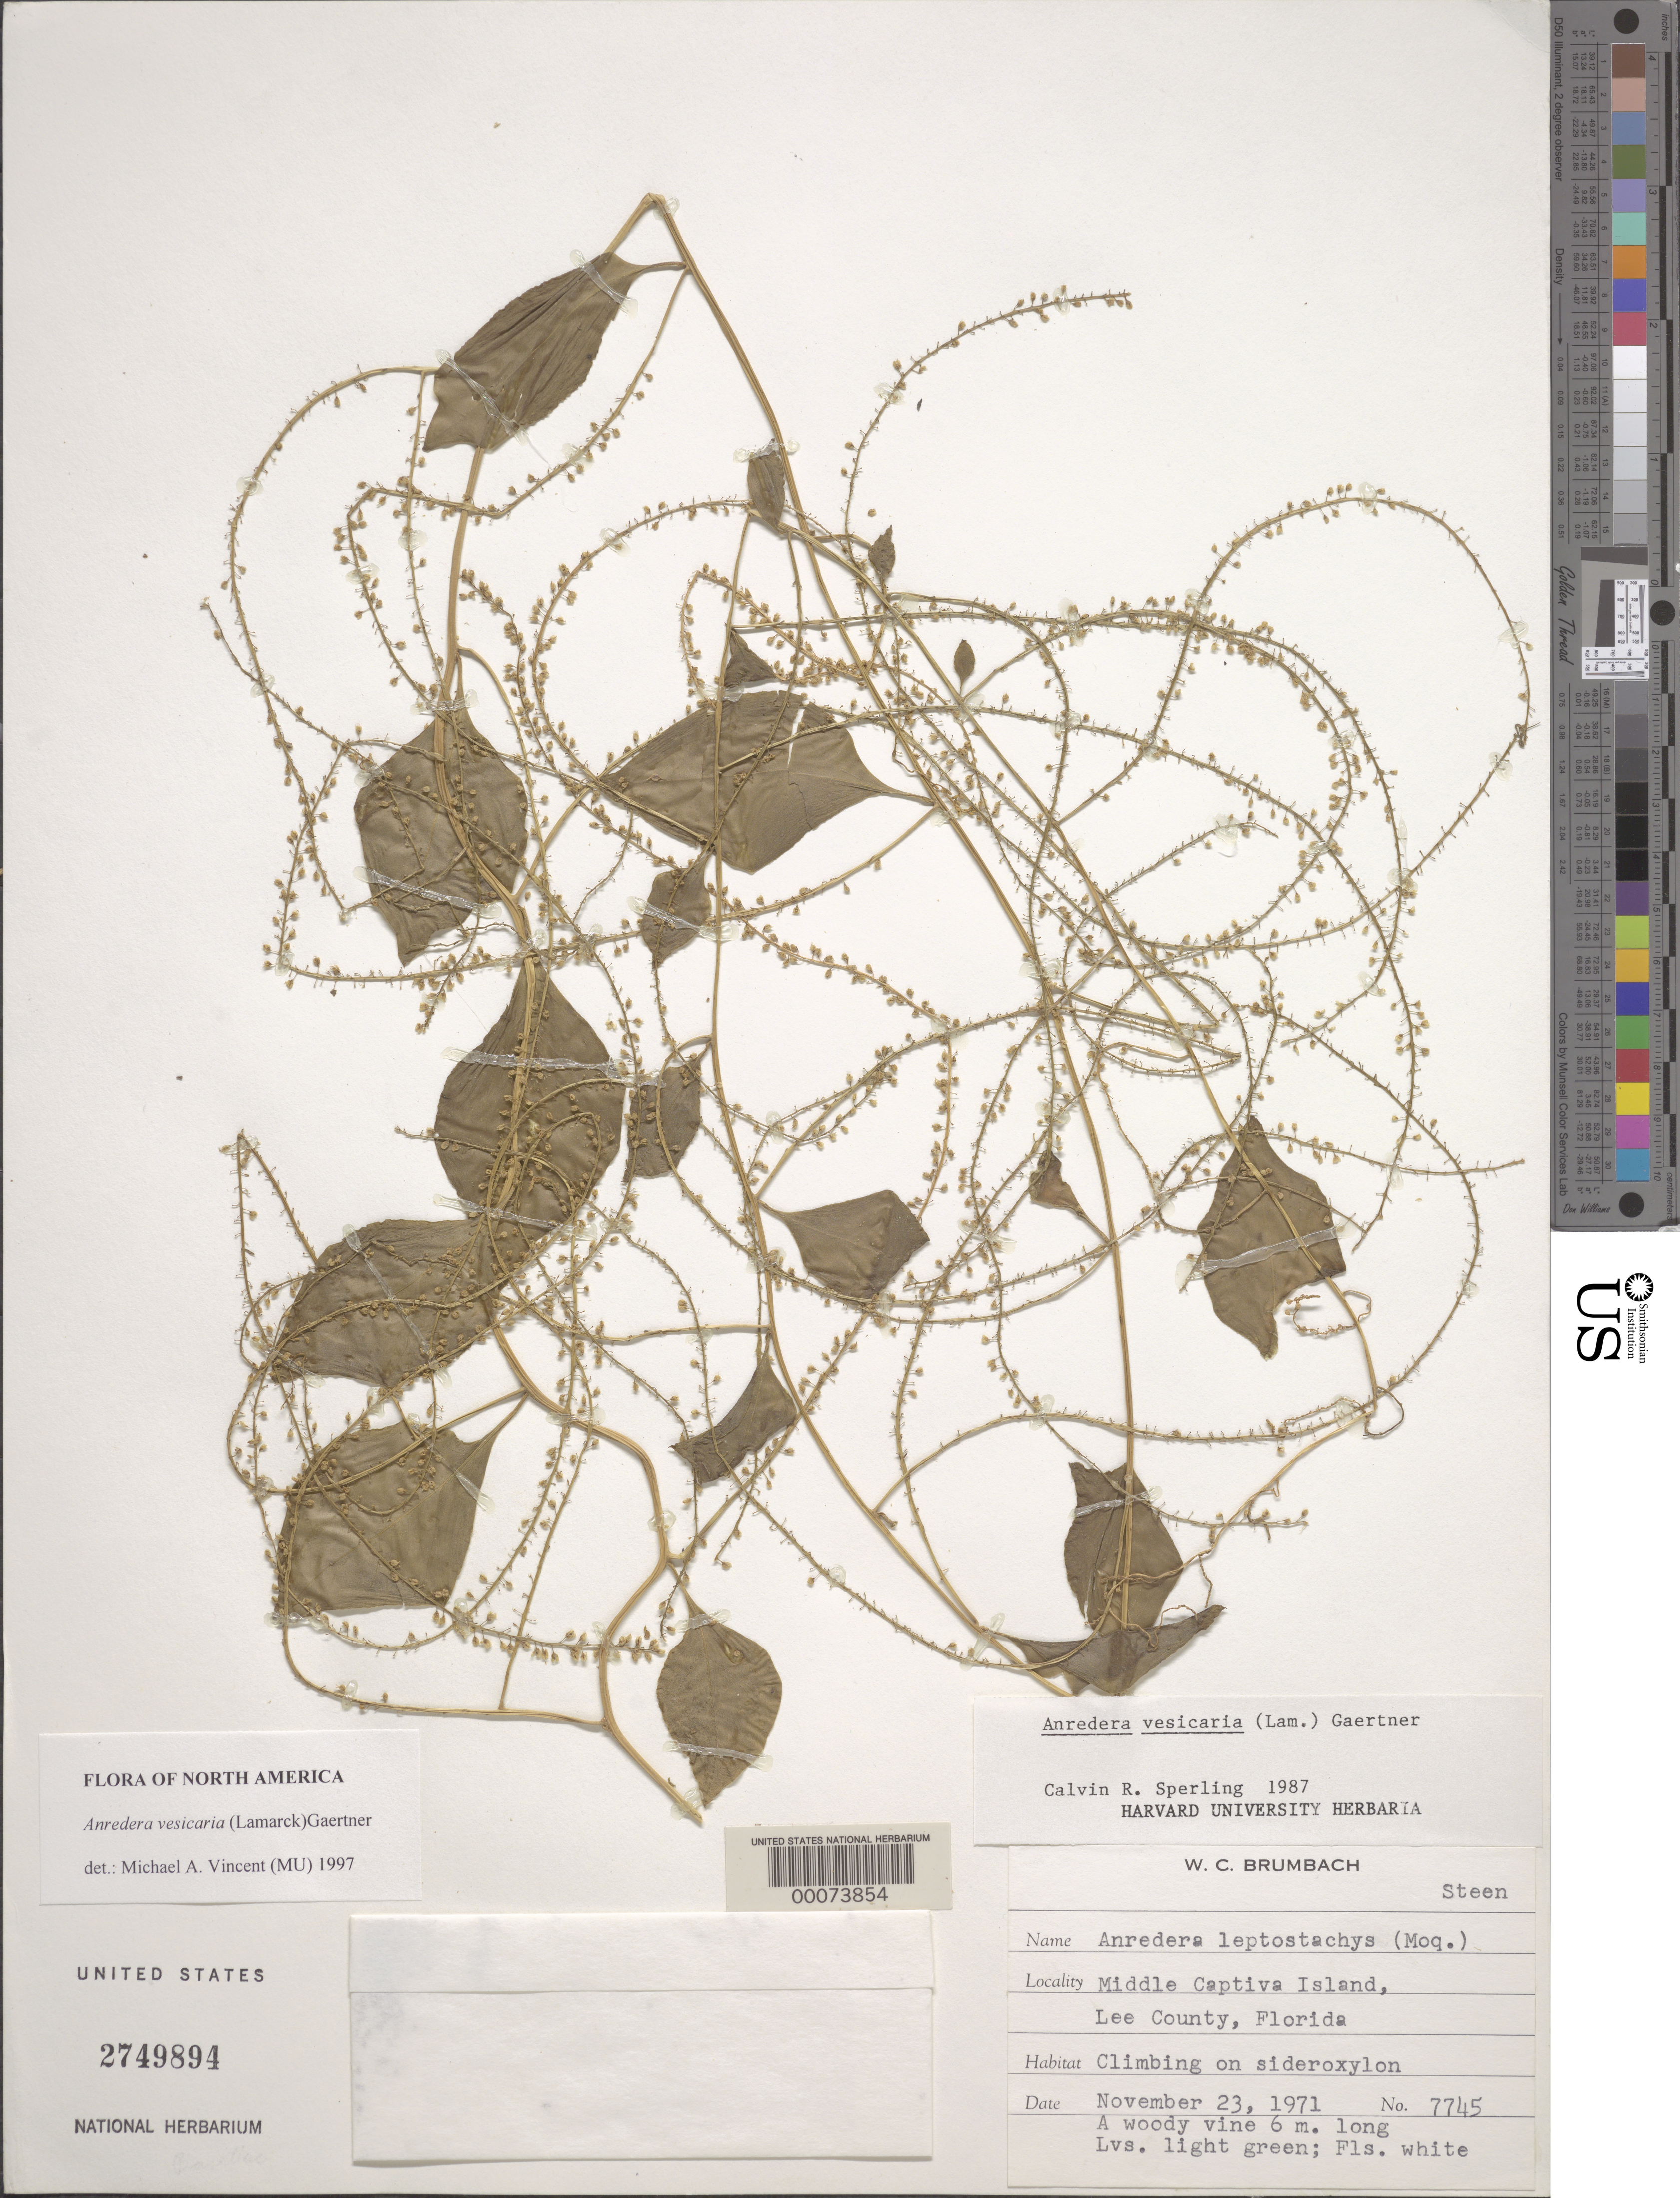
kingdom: Plantae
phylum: Tracheophyta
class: Magnoliopsida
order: Caryophyllales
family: Basellaceae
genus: Anredera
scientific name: Anredera vesicaria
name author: (Lam.) C.F. Gaertn.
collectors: W. C. Brumbach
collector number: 7745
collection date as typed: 23 Nov 1971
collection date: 1971-11-23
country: United States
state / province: Florida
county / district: Lee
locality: Middle captiva island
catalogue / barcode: US 2749894